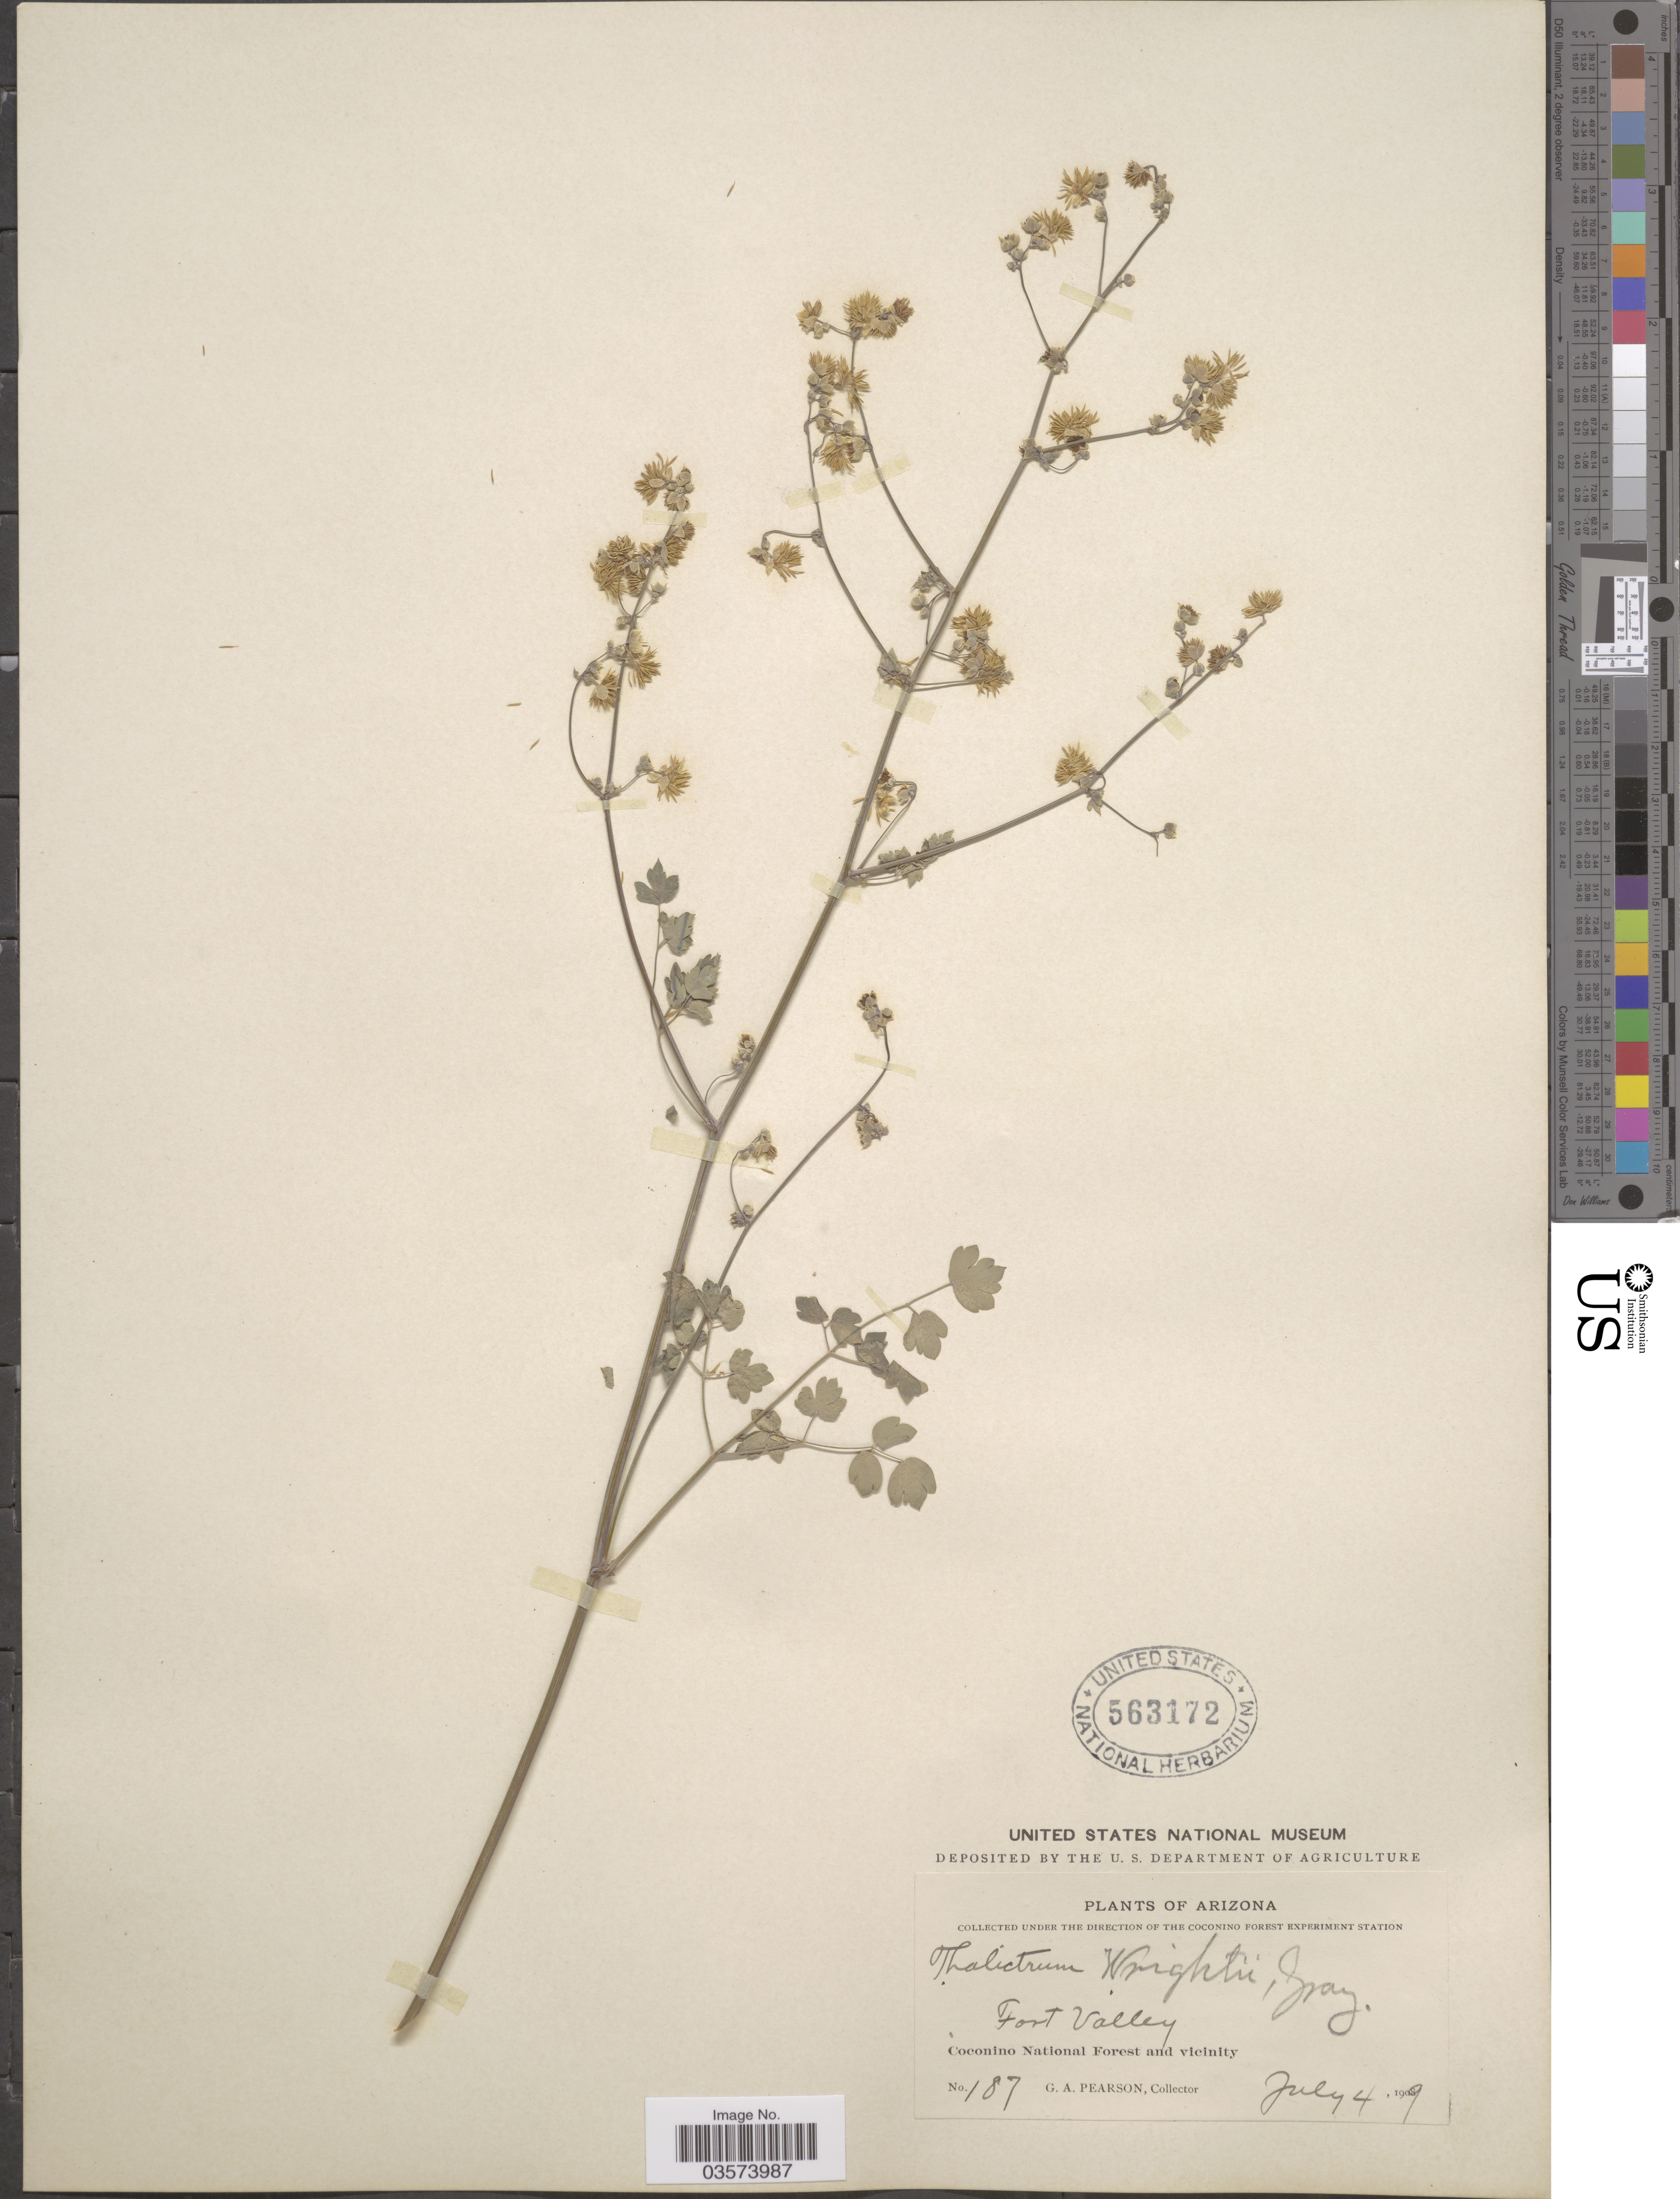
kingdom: Plantae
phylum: Tracheophyta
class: Magnoliopsida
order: Ranunculales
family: Ranunculaceae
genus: Thalictrum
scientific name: Thalictrum fendleri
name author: Engelm. ex A. Gray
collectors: G. Pearson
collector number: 187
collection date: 1909-07-04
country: United States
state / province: Arizona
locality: Fort Valley. Coconino National Forest and vicinity.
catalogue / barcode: US 563172